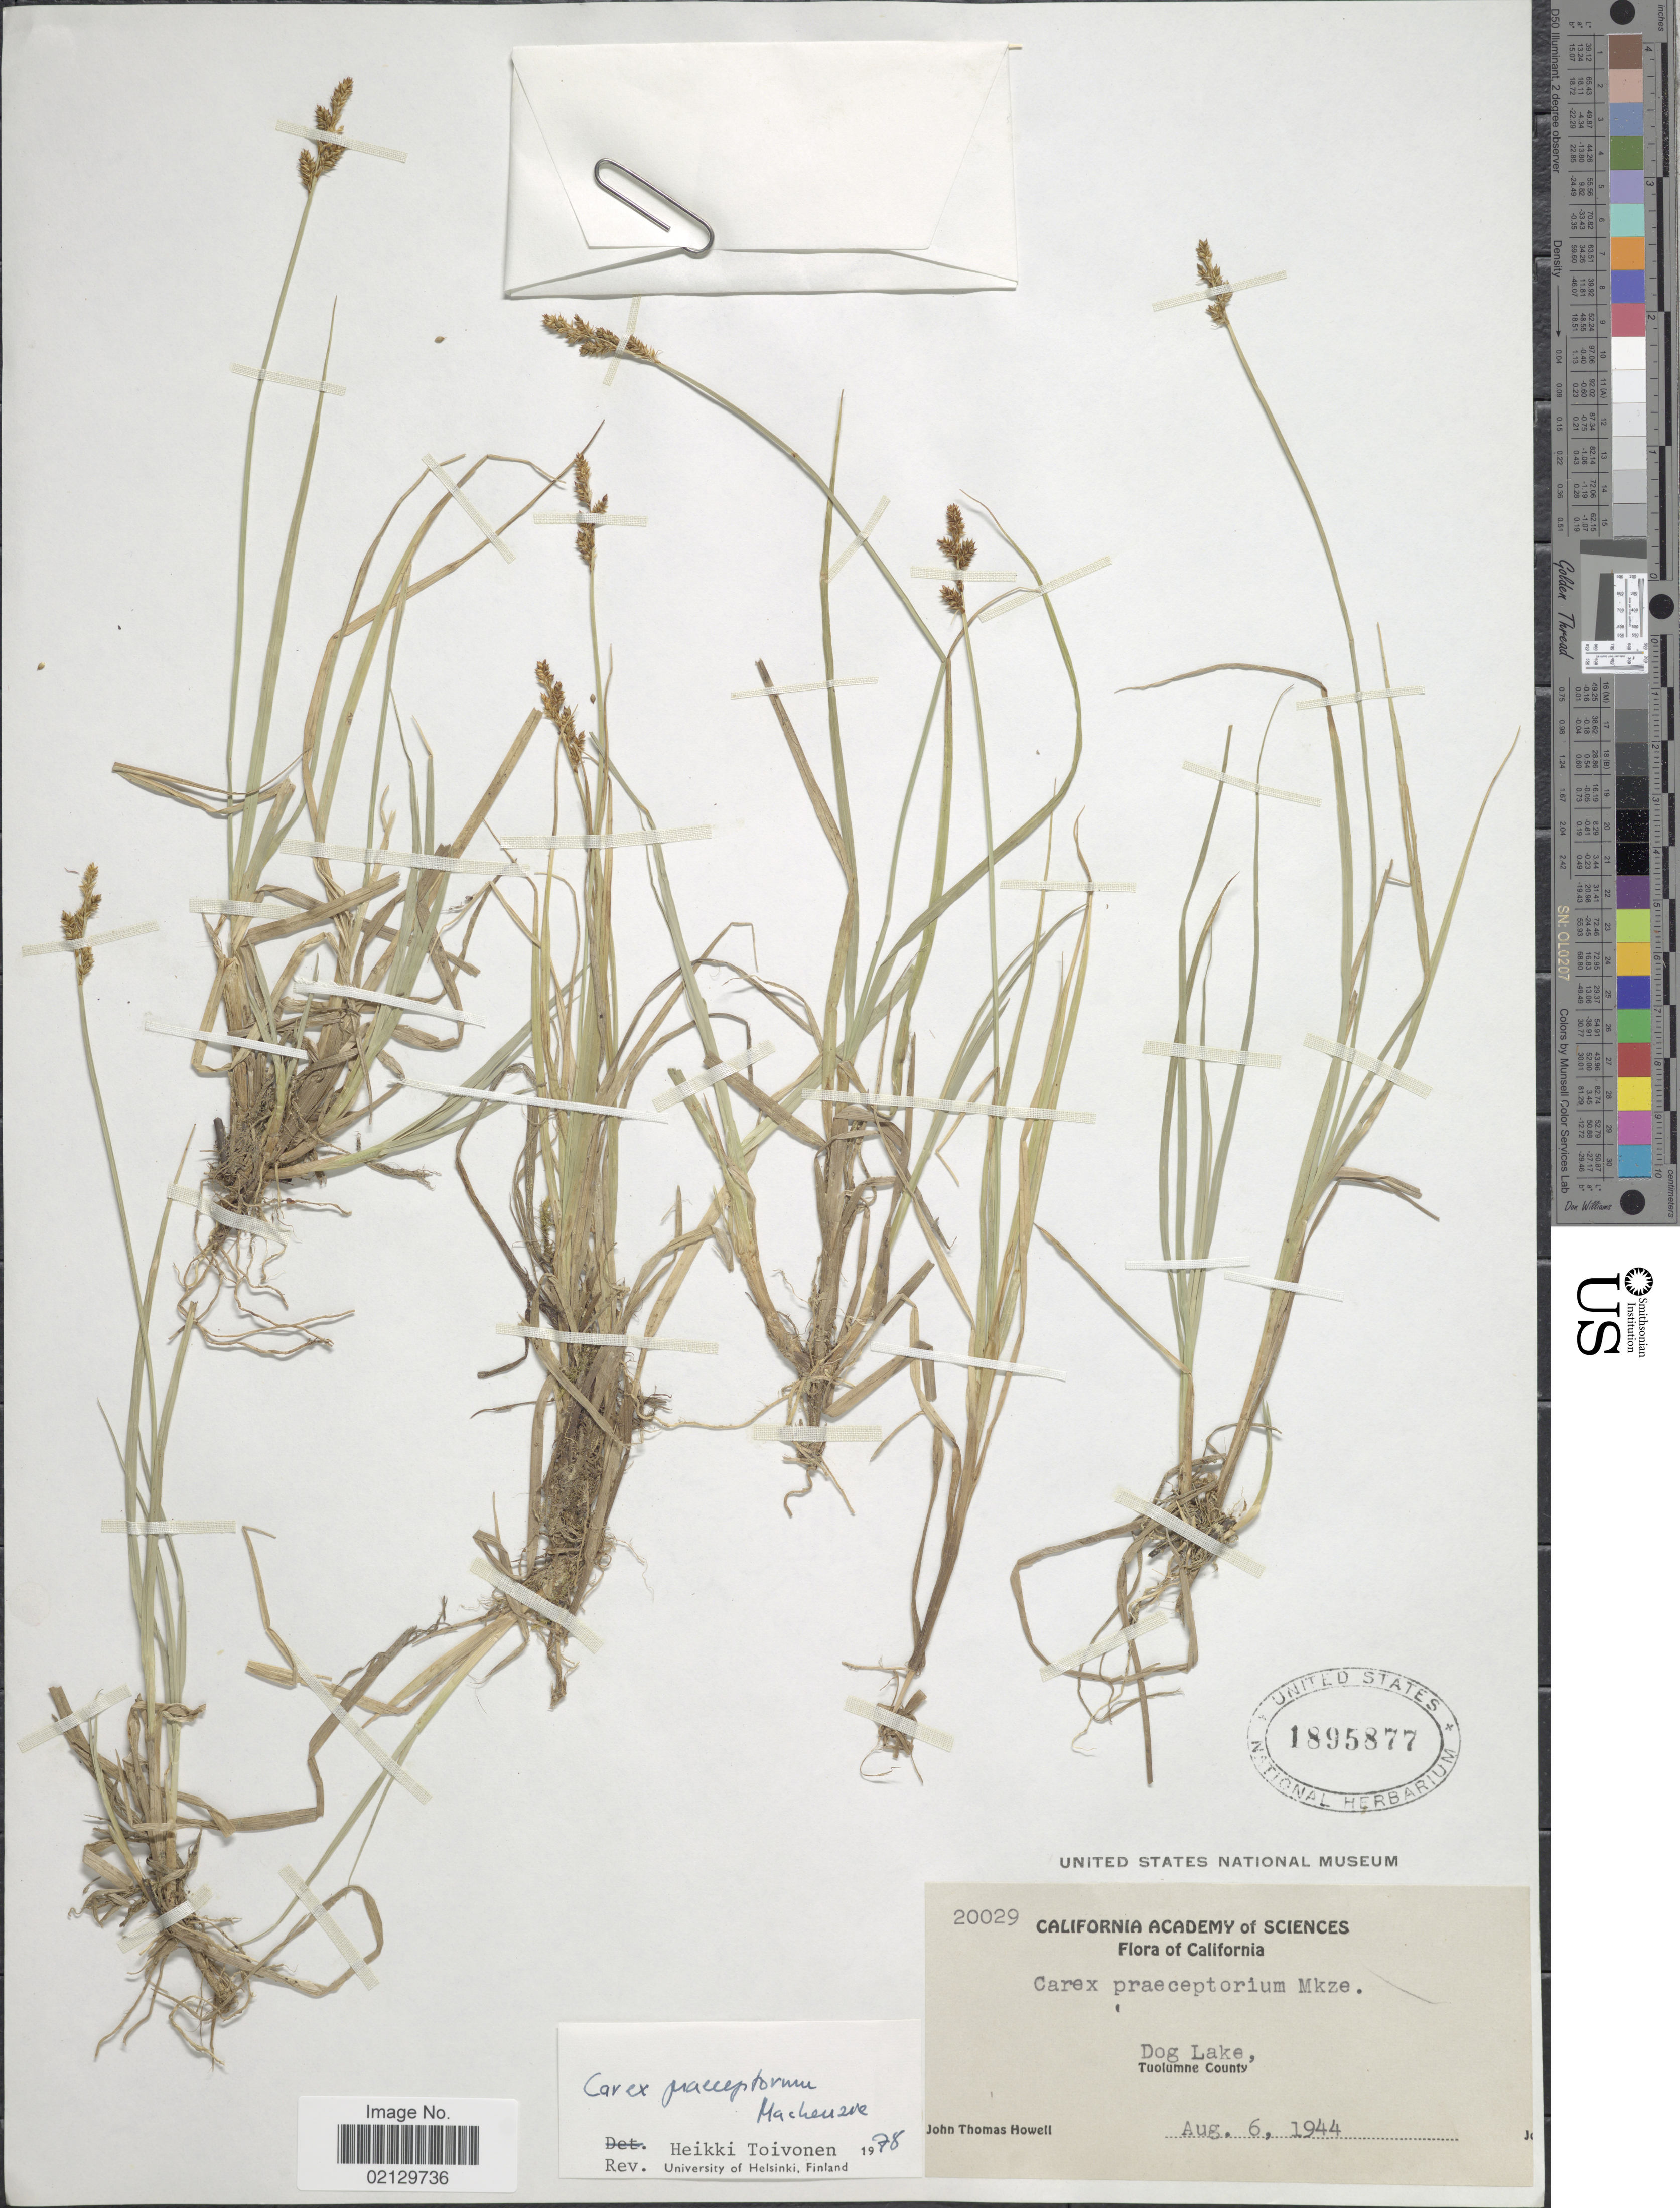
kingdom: Plantae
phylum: Tracheophyta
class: Liliopsida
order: Poales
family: Cyperaceae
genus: Carex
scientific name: Carex praeceptorum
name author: Mack.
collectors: J. T. Howell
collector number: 20029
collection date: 1944-08-06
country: United States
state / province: California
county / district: Tuolumne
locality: Dog Lake, Tuolumne County.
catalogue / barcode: US 1895877